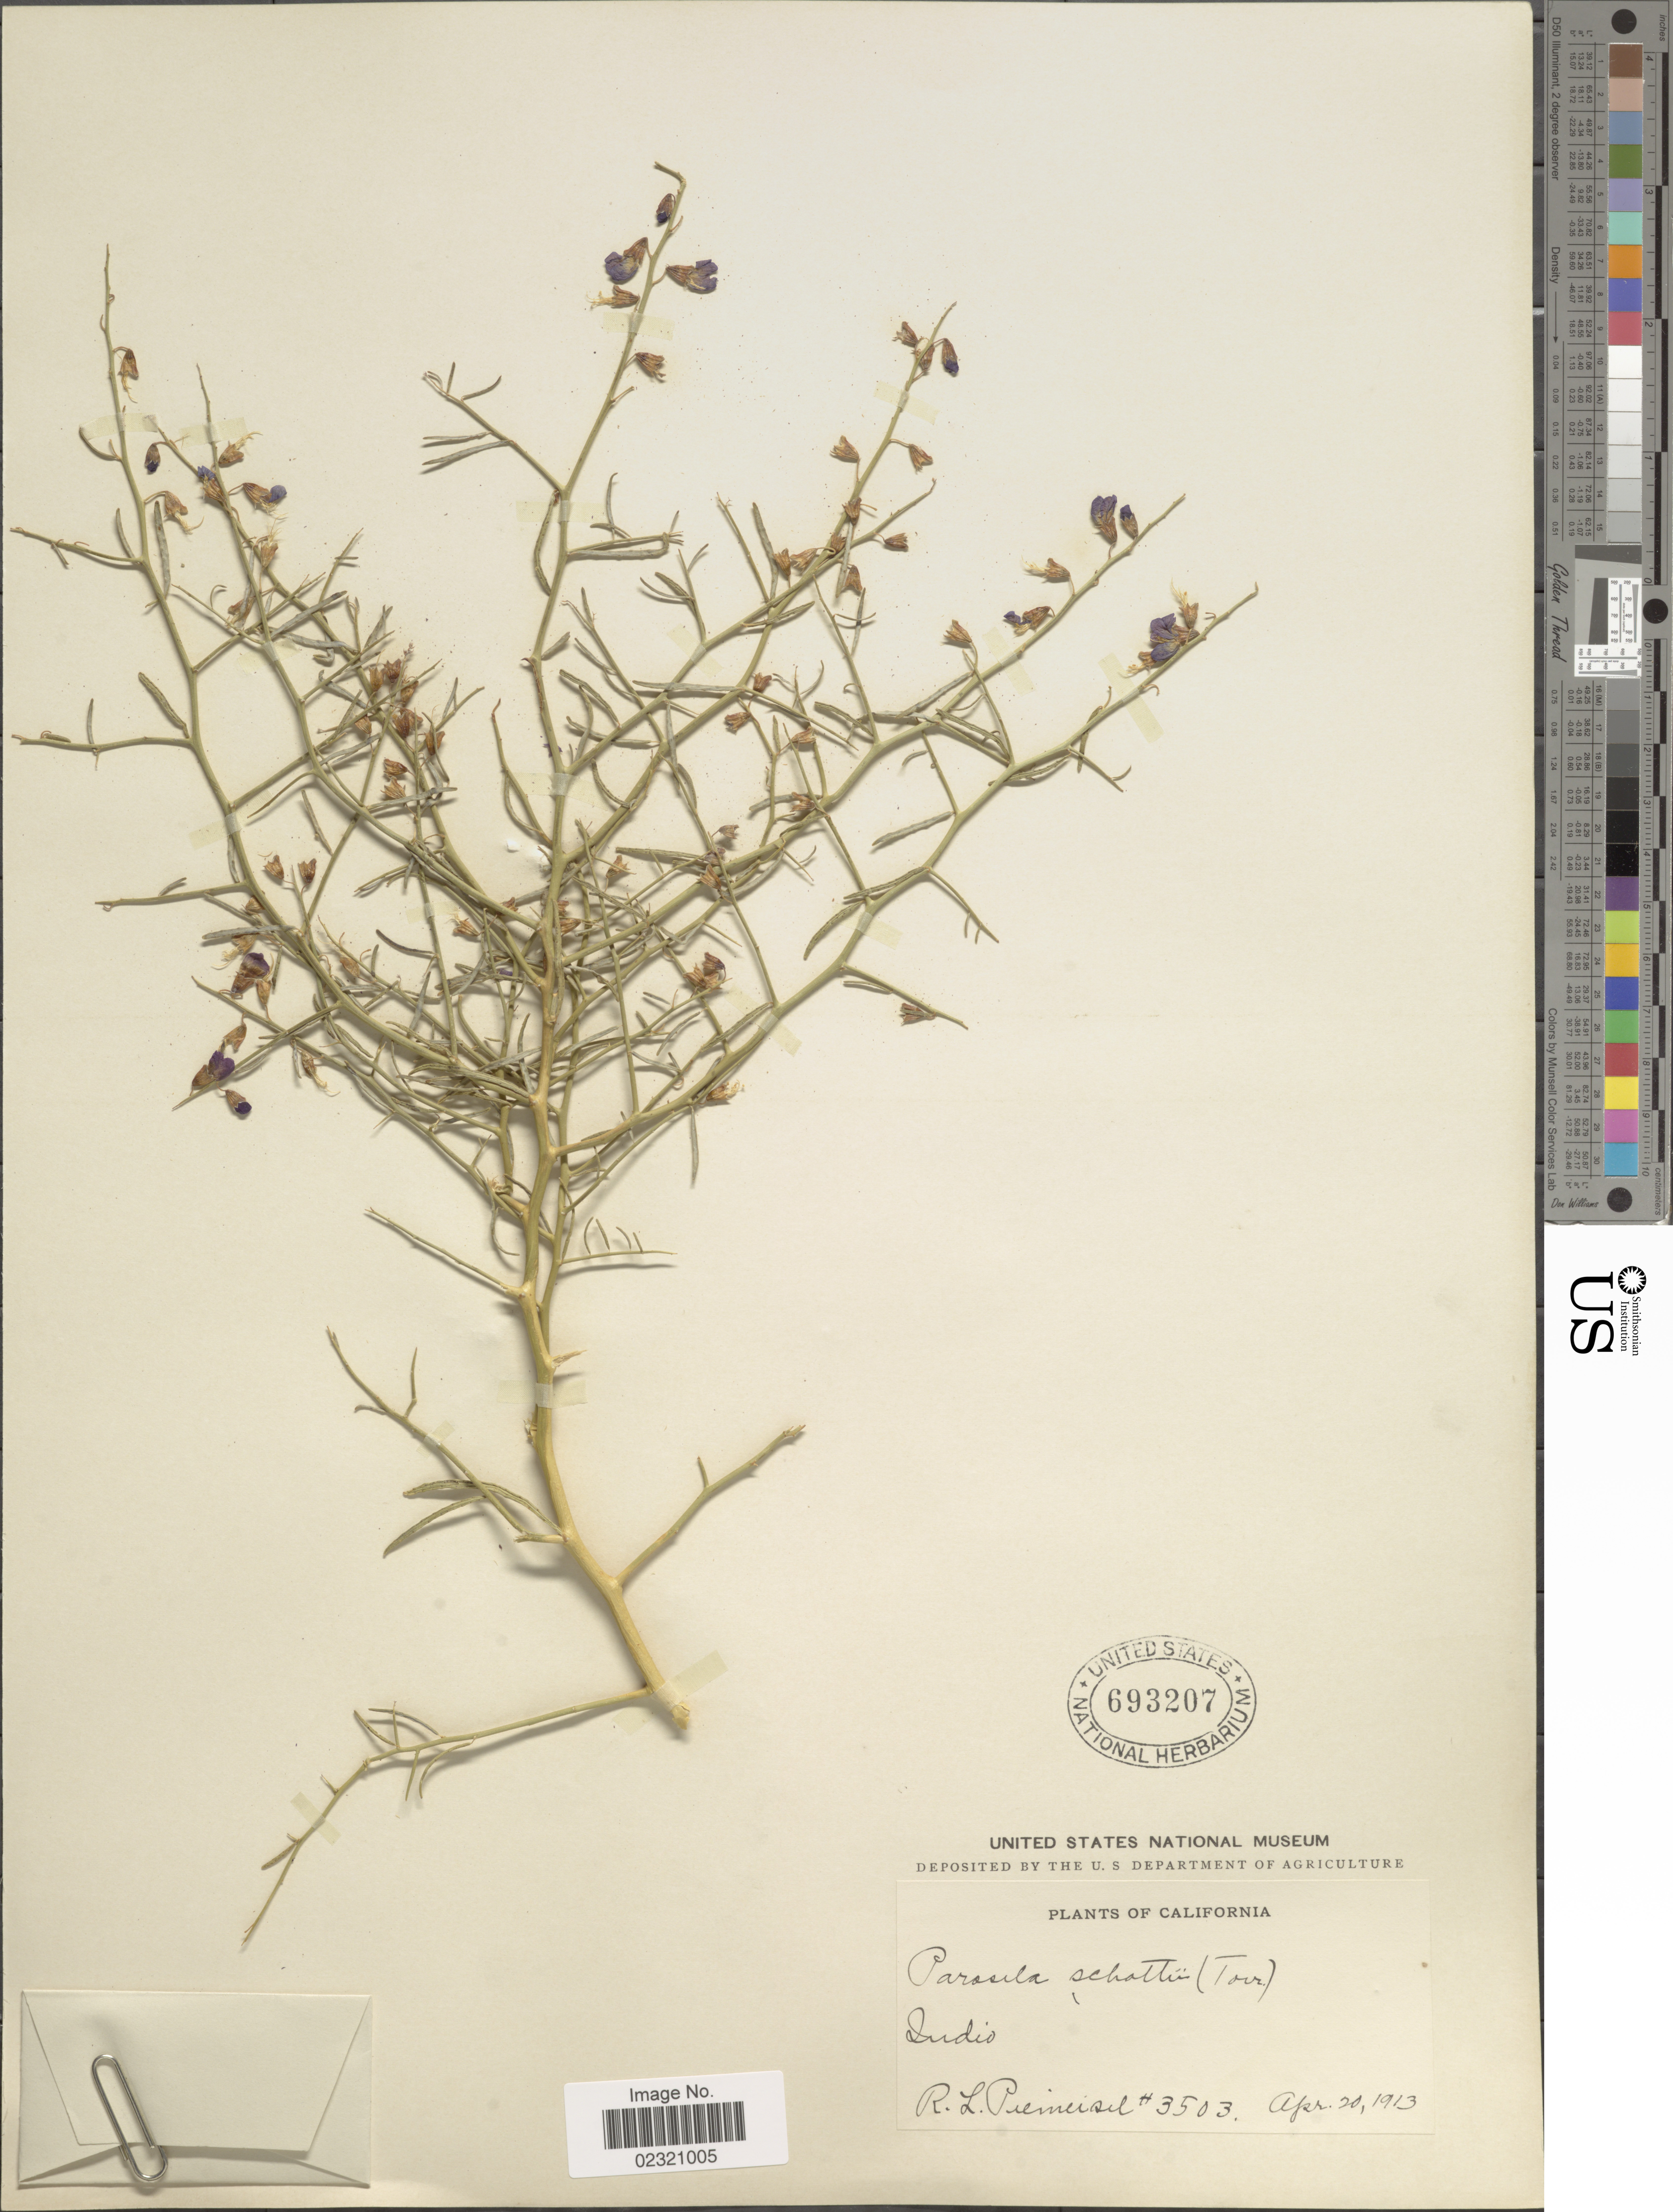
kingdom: Plantae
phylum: Tracheophyta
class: Magnoliopsida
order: Fabales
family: Fabaceae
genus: Psorothamnus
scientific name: Psorothamnus schottii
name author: (Torr.) Barneby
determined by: Strong, M. T., (US), Smithsonian Institution - National Museum of Natural History (UNITED STATES)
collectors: R. L. Piemeisel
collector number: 3503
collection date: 1913-04-20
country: United States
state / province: California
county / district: Riverside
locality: Indio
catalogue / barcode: US 693207